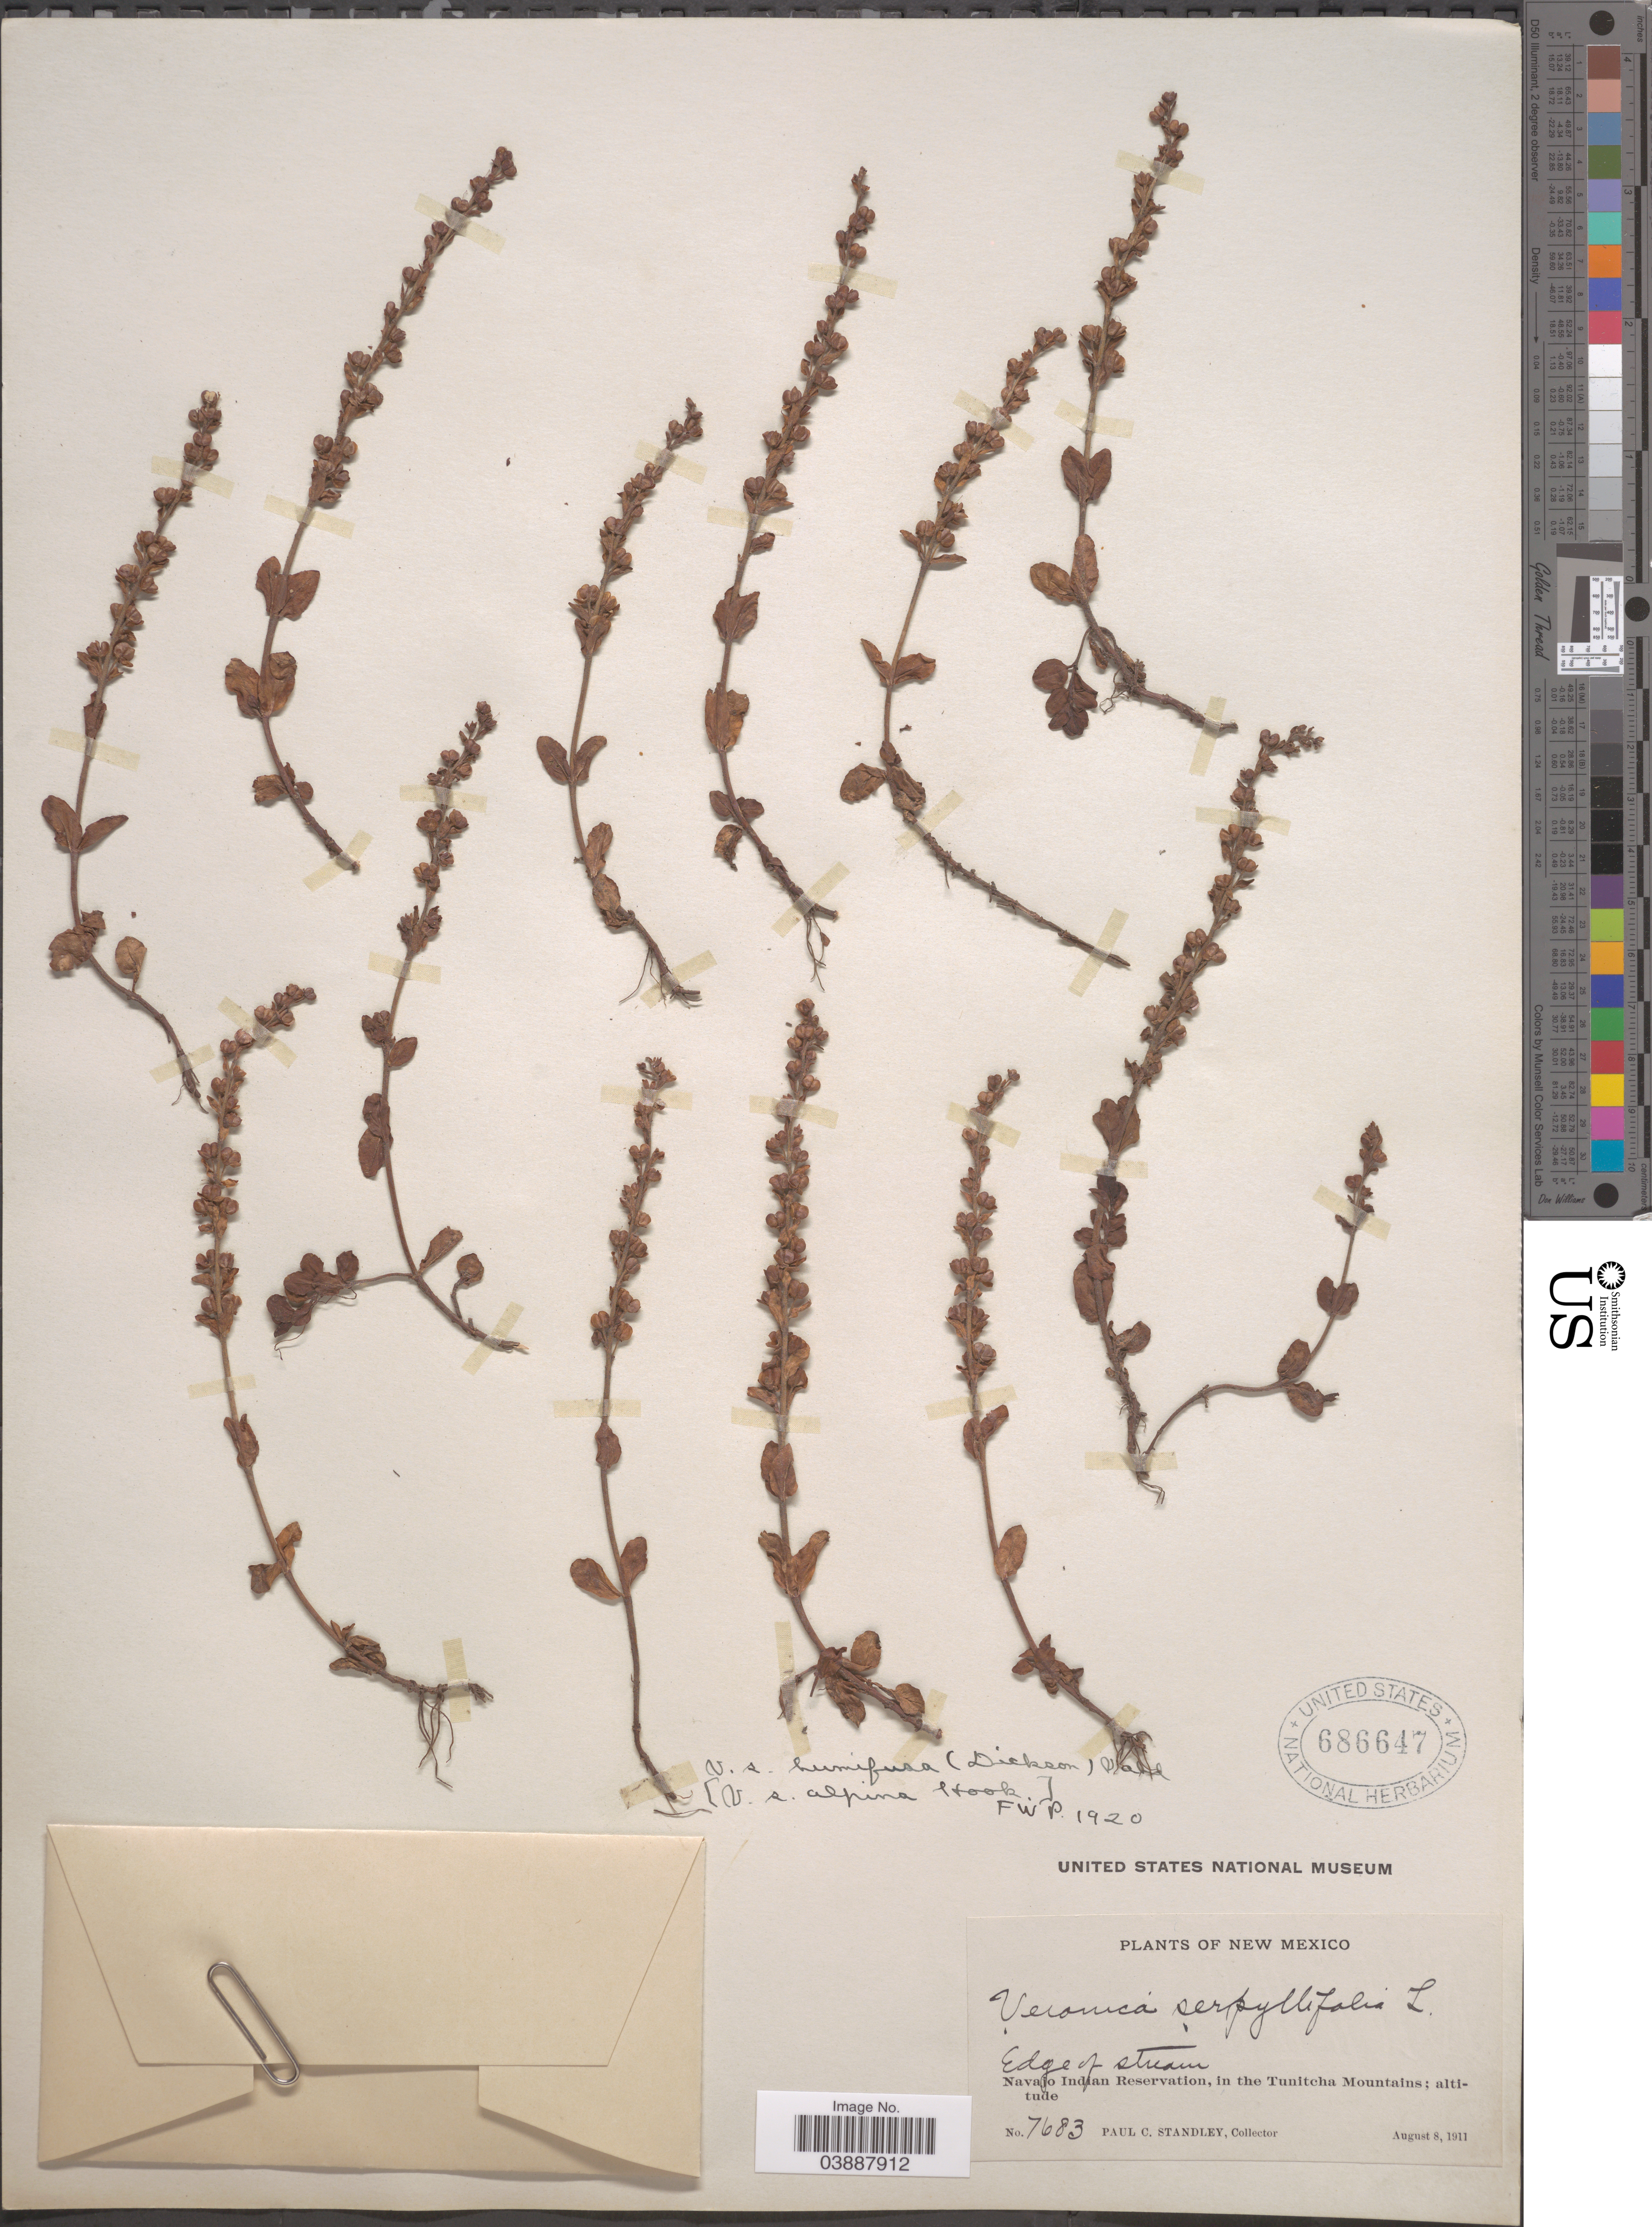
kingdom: Plantae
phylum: Tracheophyta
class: Magnoliopsida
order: Lamiales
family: Plantaginaceae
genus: Veronica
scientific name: Veronica serpyllifolia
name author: L.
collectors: P. C. Standley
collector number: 7683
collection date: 1911-08-08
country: United States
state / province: New Mexico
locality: Edge of stream. Navajo Indian Reservation, in the Tunitcha Mountains.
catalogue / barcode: US 686647